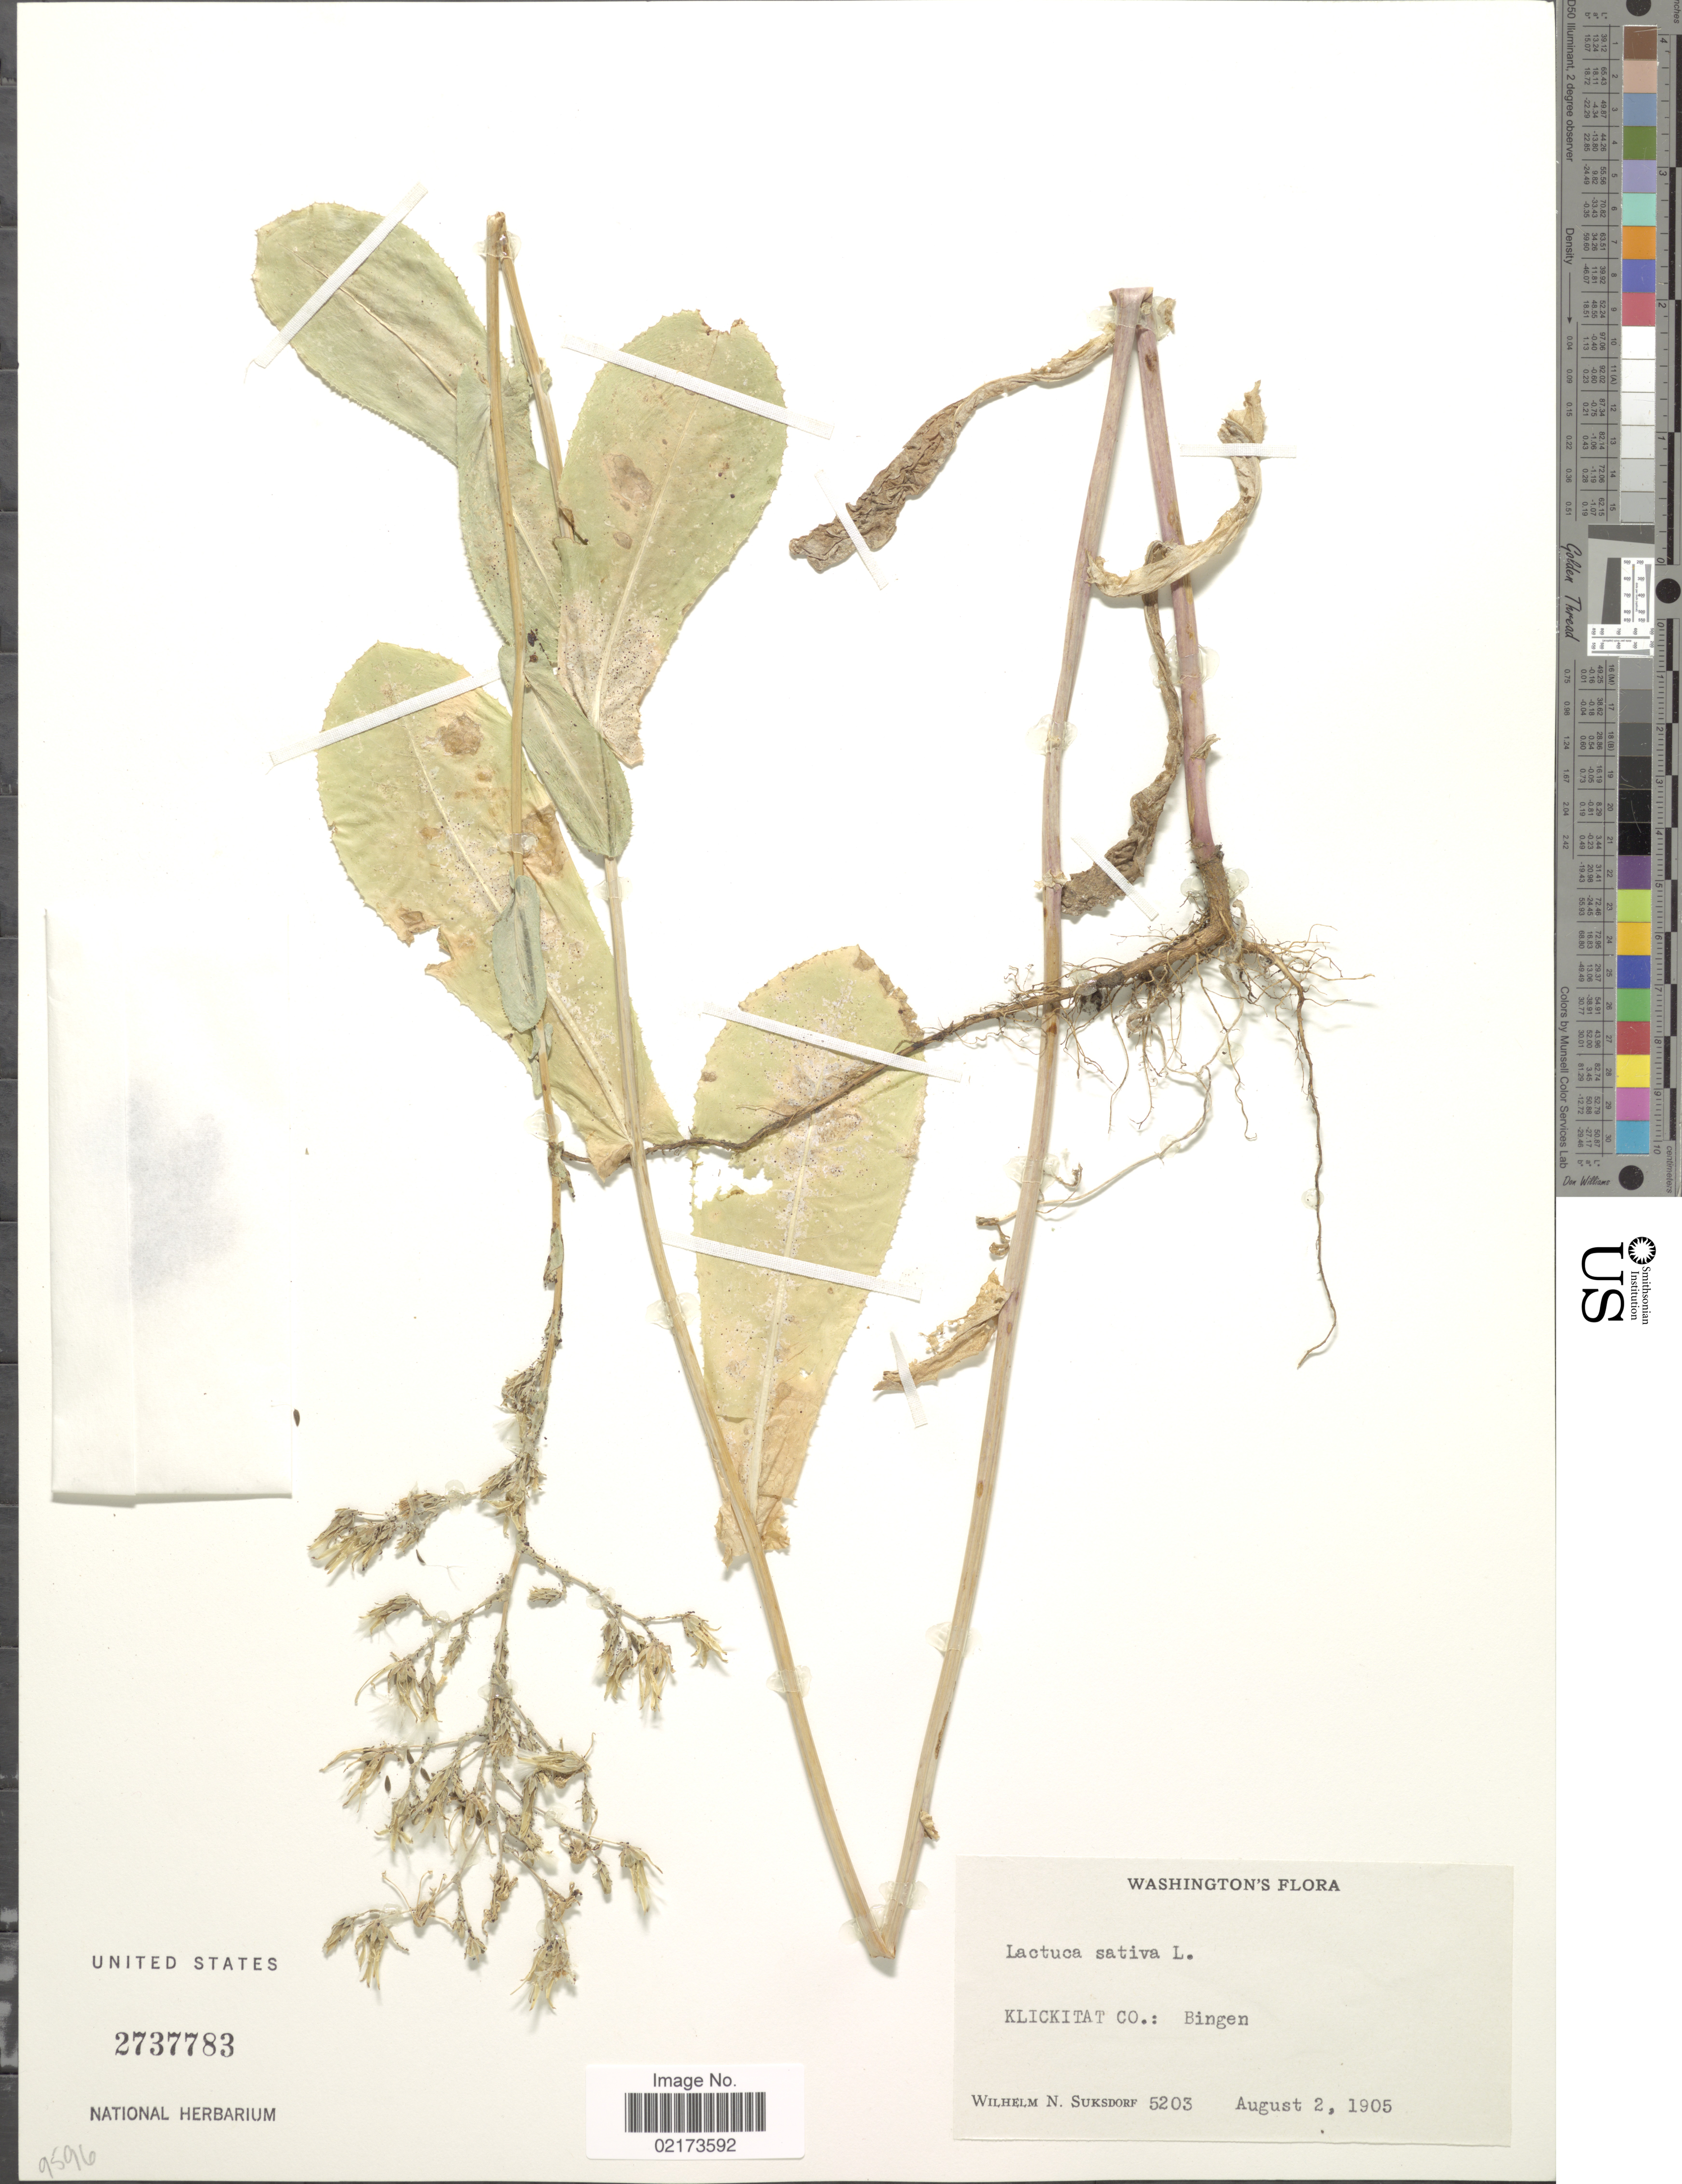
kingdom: Plantae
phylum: Tracheophyta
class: Magnoliopsida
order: Asterales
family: Asteraceae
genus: Lactuca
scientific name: Lactuca sativa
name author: L.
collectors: W. N. Suksdorf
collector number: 5203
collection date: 1905-08-02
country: United States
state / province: Washington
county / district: Klickitat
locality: Klickitat Co., Bingen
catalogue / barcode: US 2737783